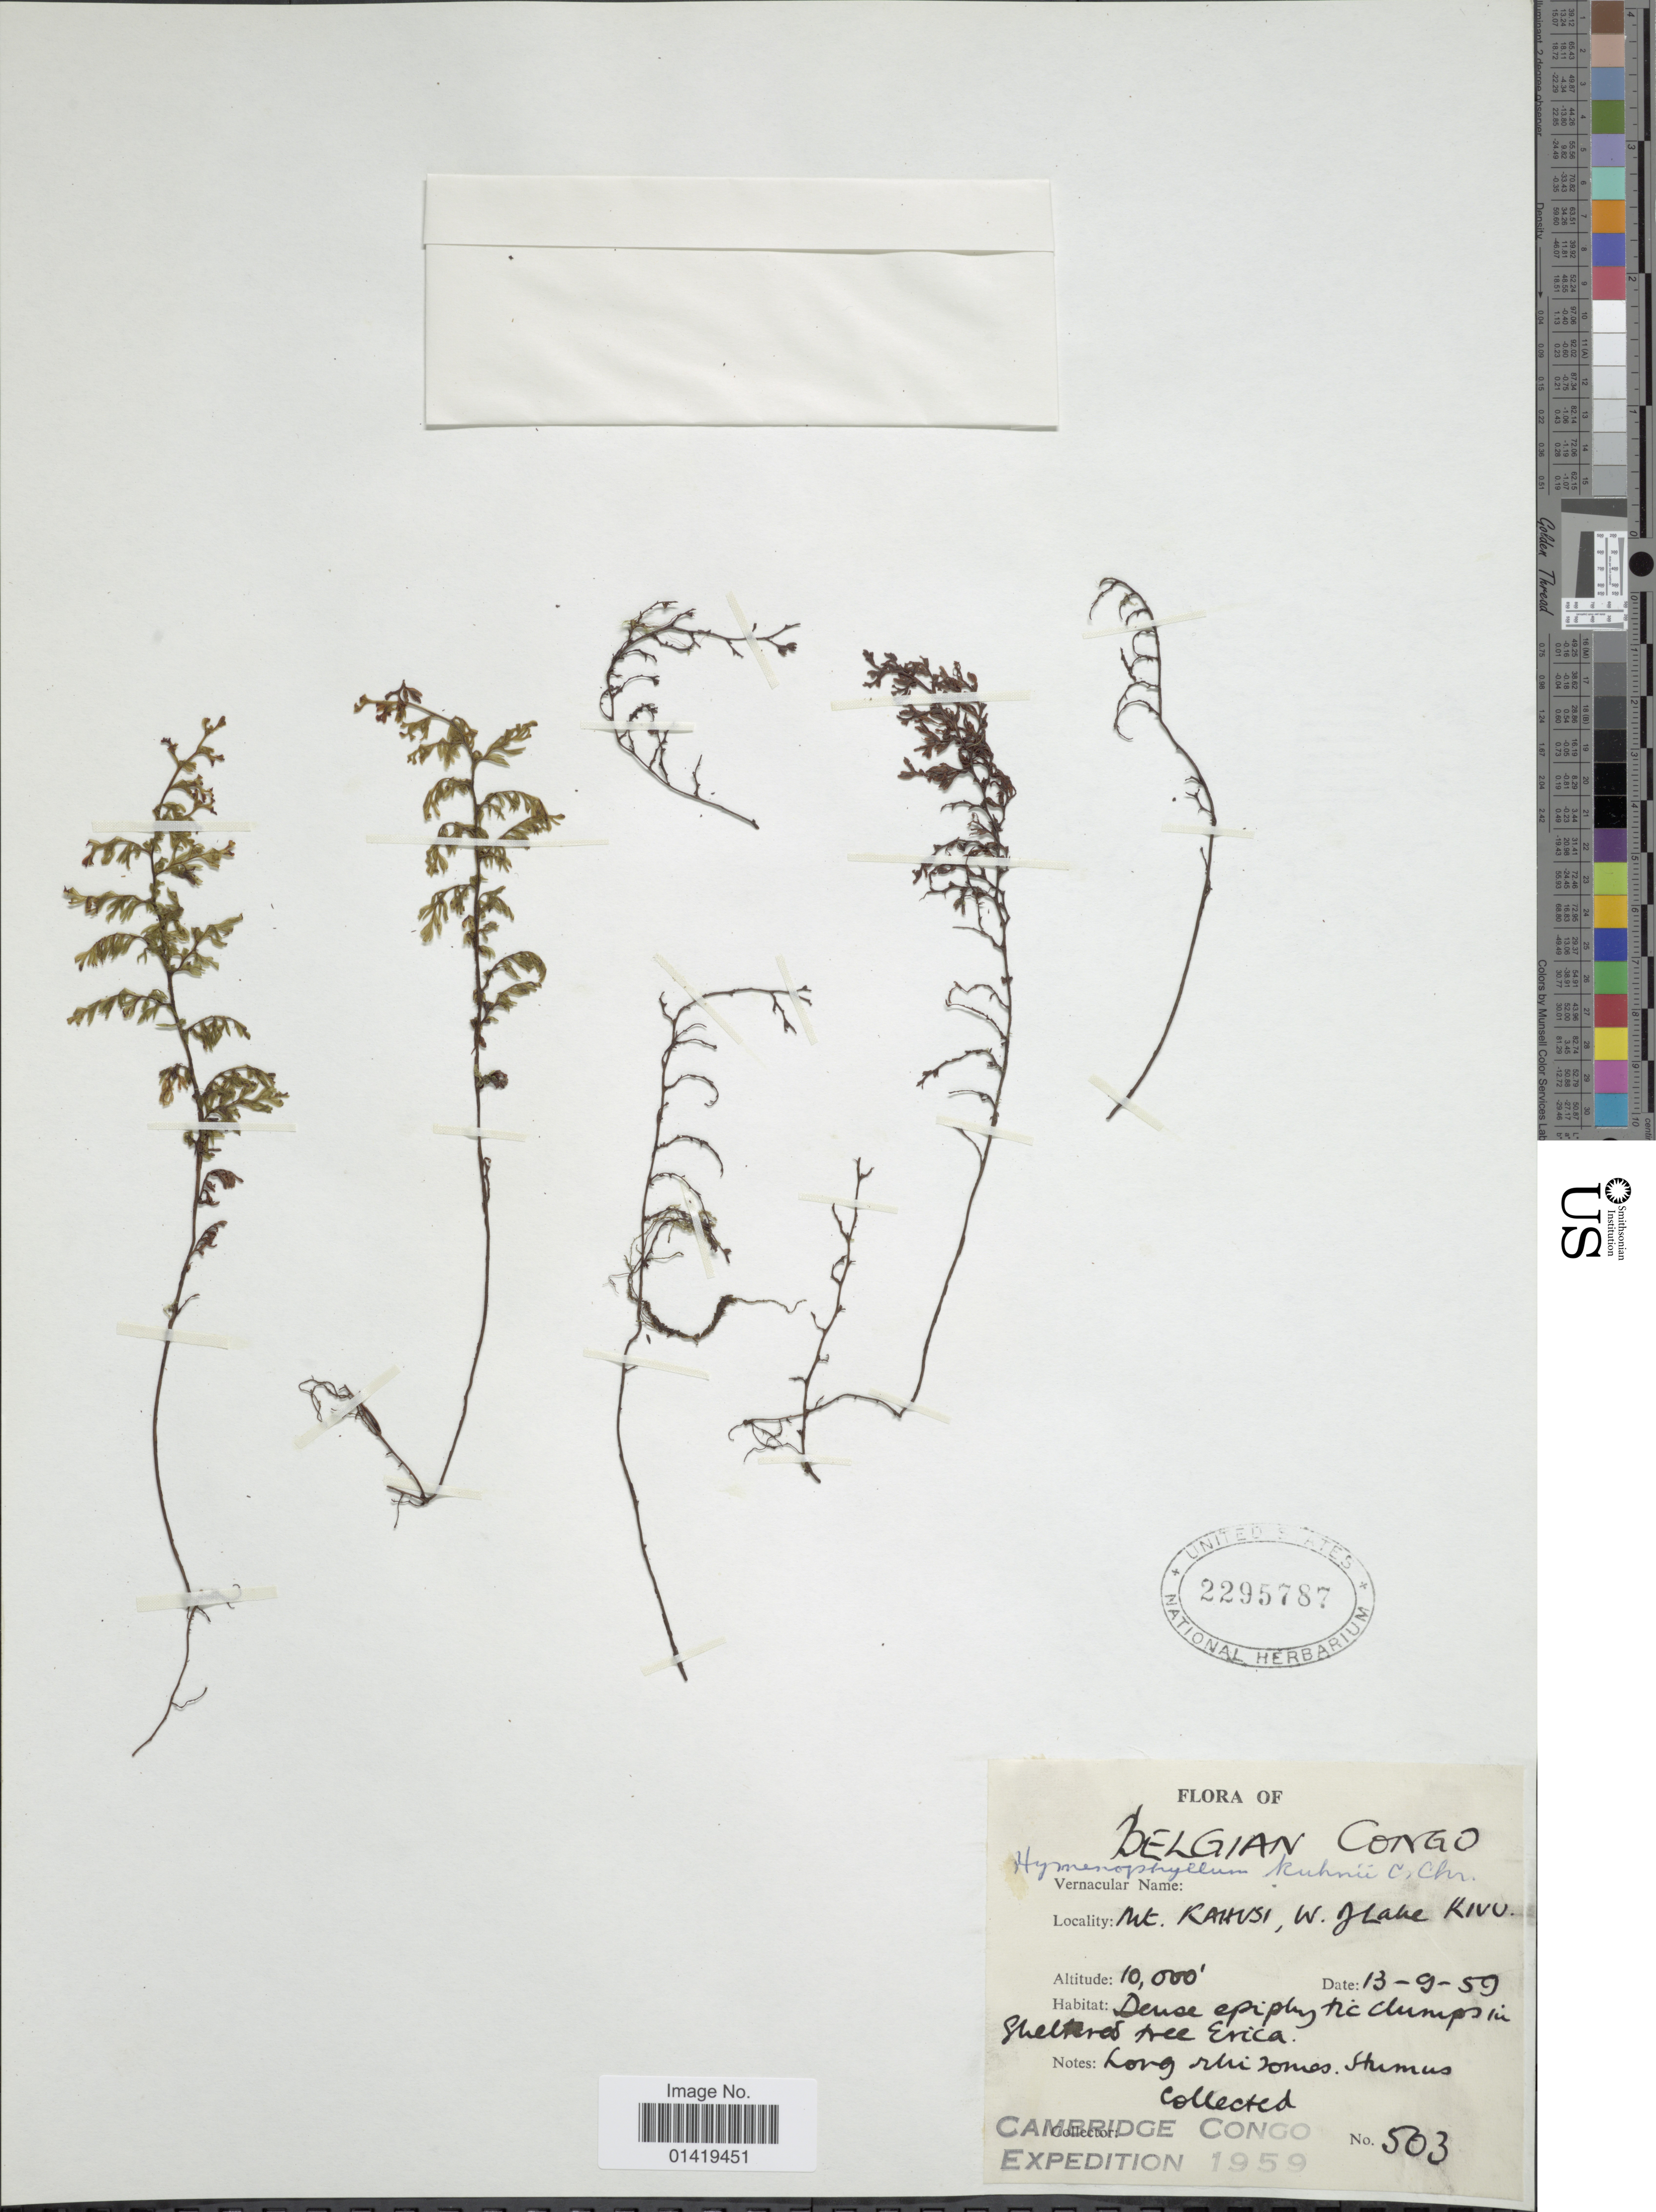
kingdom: Plantae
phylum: Tracheophyta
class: Polypodiopsida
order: Hymenophyllales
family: Hymenophyllaceae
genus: Hymenophyllum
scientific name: Hymenophyllum kuhnii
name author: C. Chr.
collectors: Cambridge Congo Expedition 1959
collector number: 503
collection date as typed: Transcribed d/m/y: 13/9/59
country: Congo, Democratic Republic of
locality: Belgian Congo Mt. Kahusi, W. of Lake Kivu.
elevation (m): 3048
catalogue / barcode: US 2295787